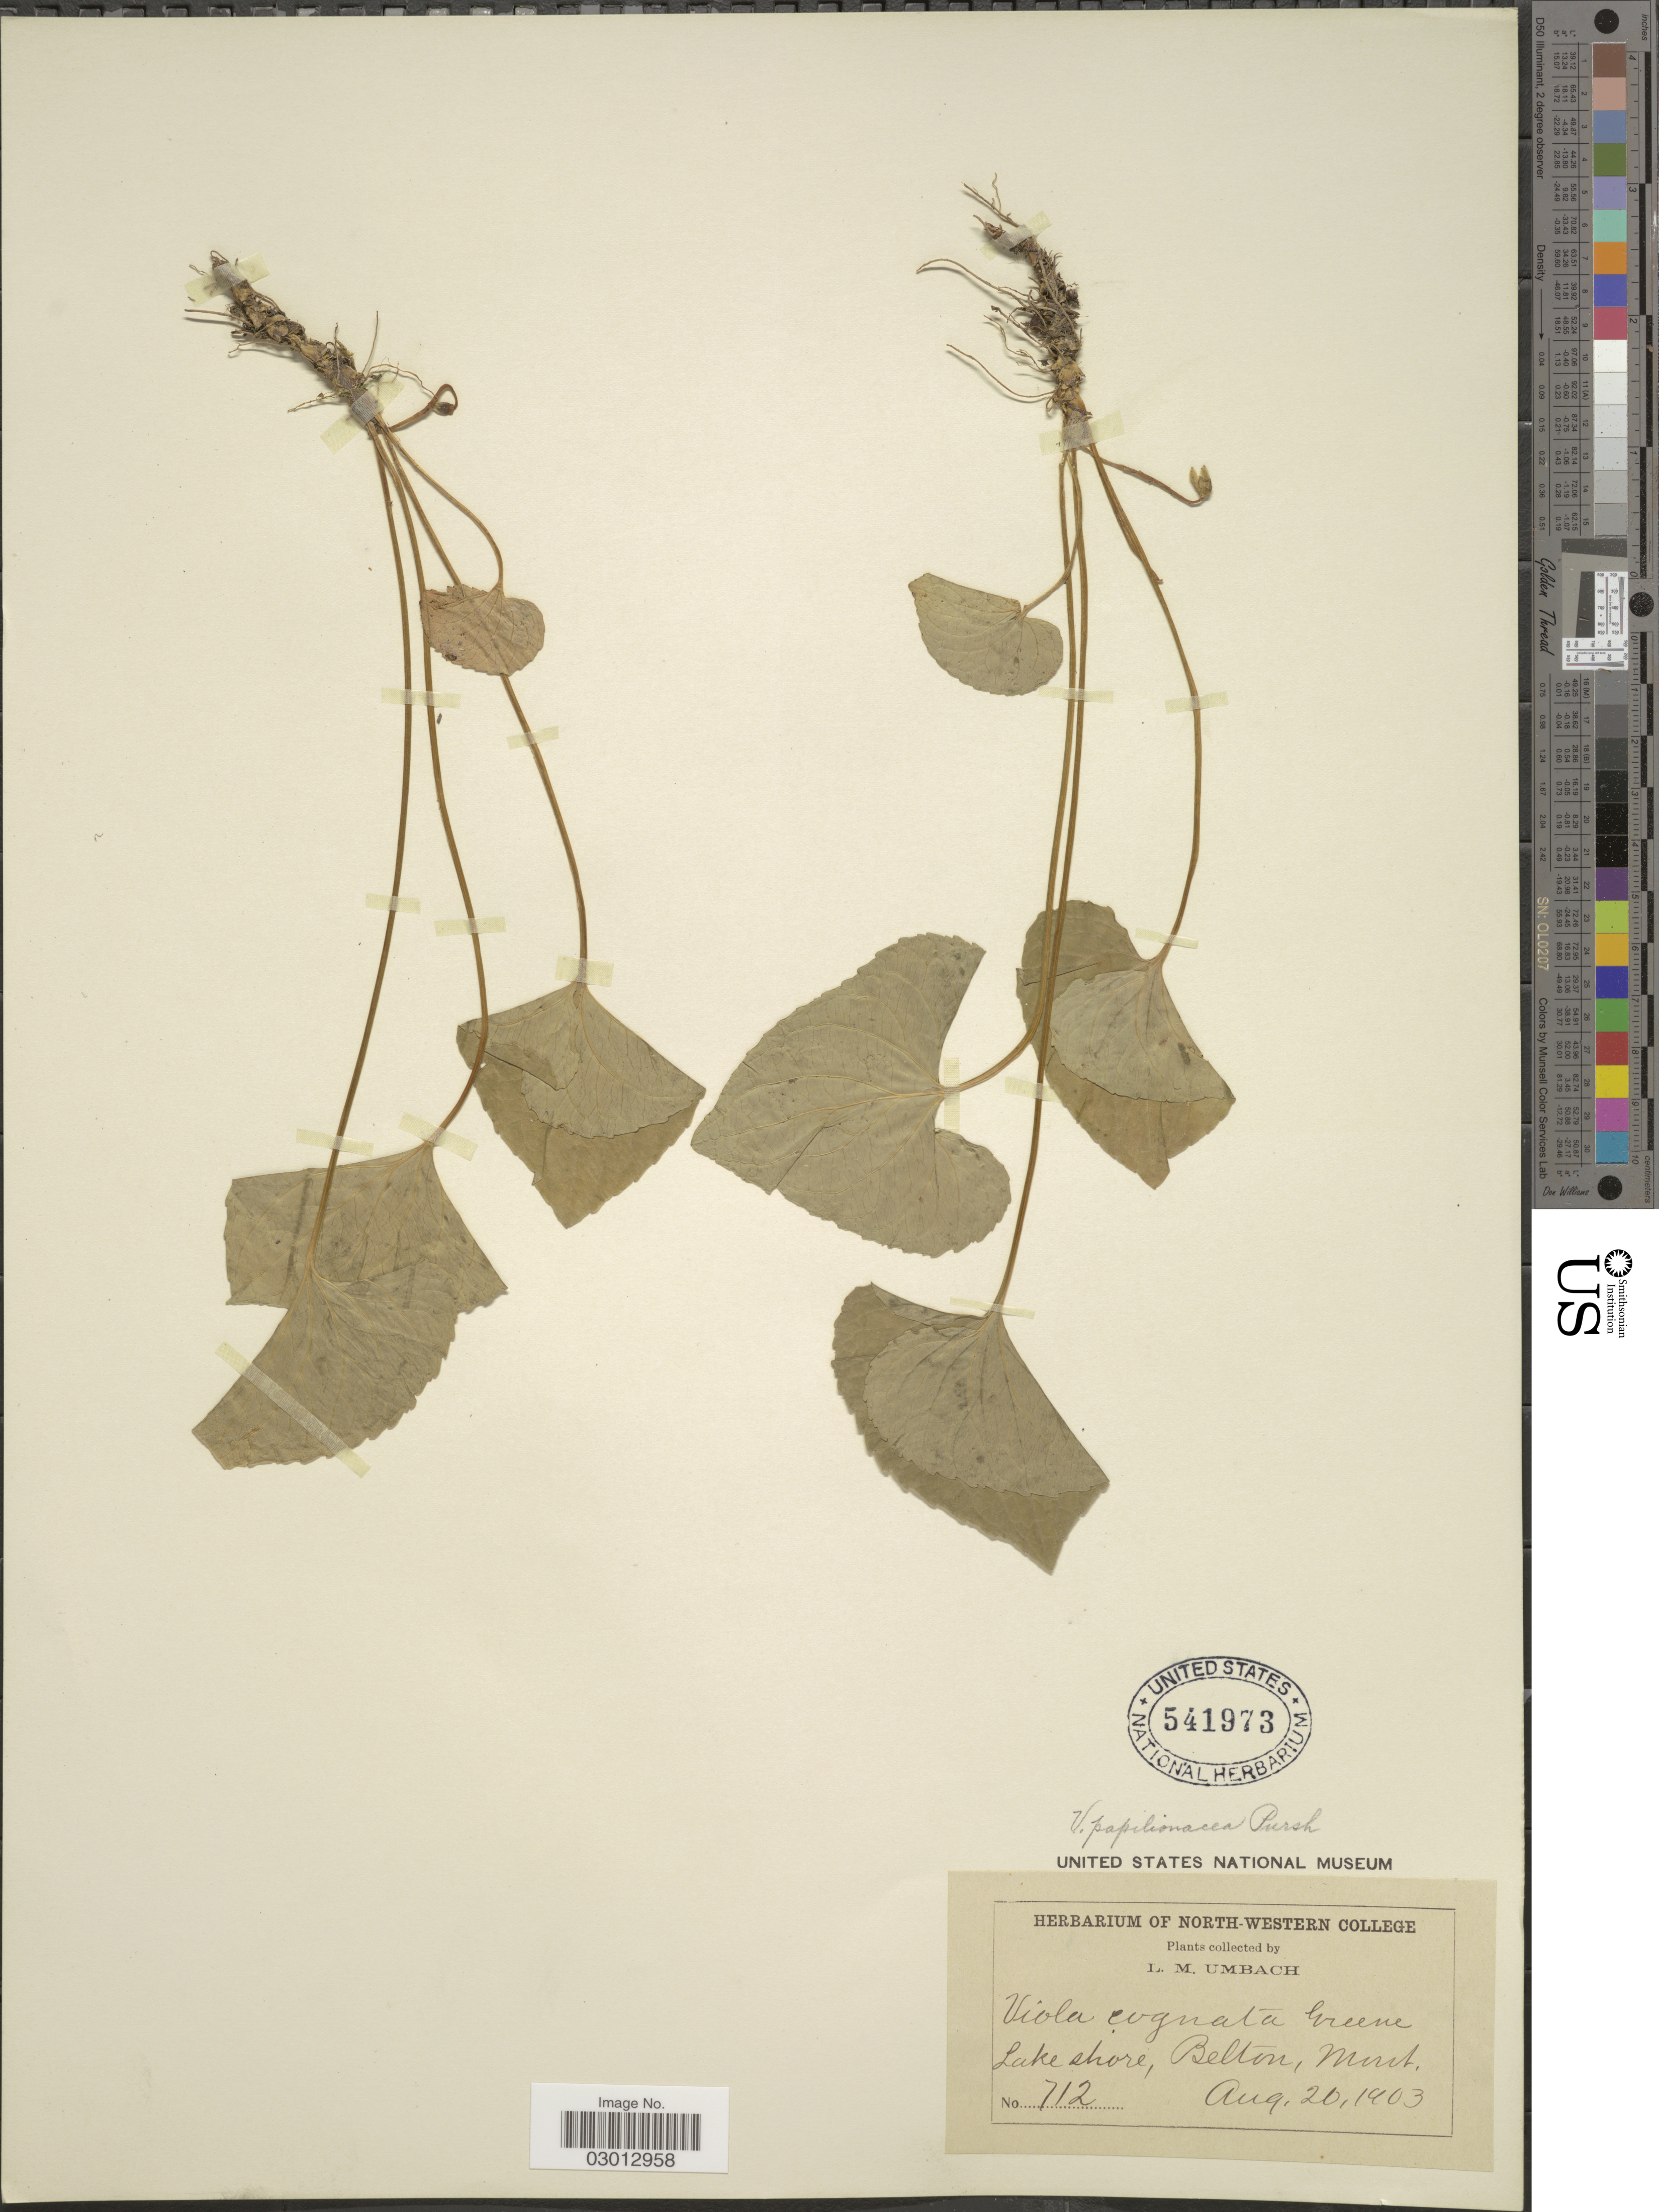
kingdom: Plantae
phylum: Tracheophyta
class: Magnoliopsida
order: Malpighiales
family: Violaceae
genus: Viola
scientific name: Viola papilionacea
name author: Pursh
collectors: L. M. Umbach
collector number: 712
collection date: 1903-08-20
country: United States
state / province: Montana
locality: Lake shore, Belton, Mont.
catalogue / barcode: US 541973